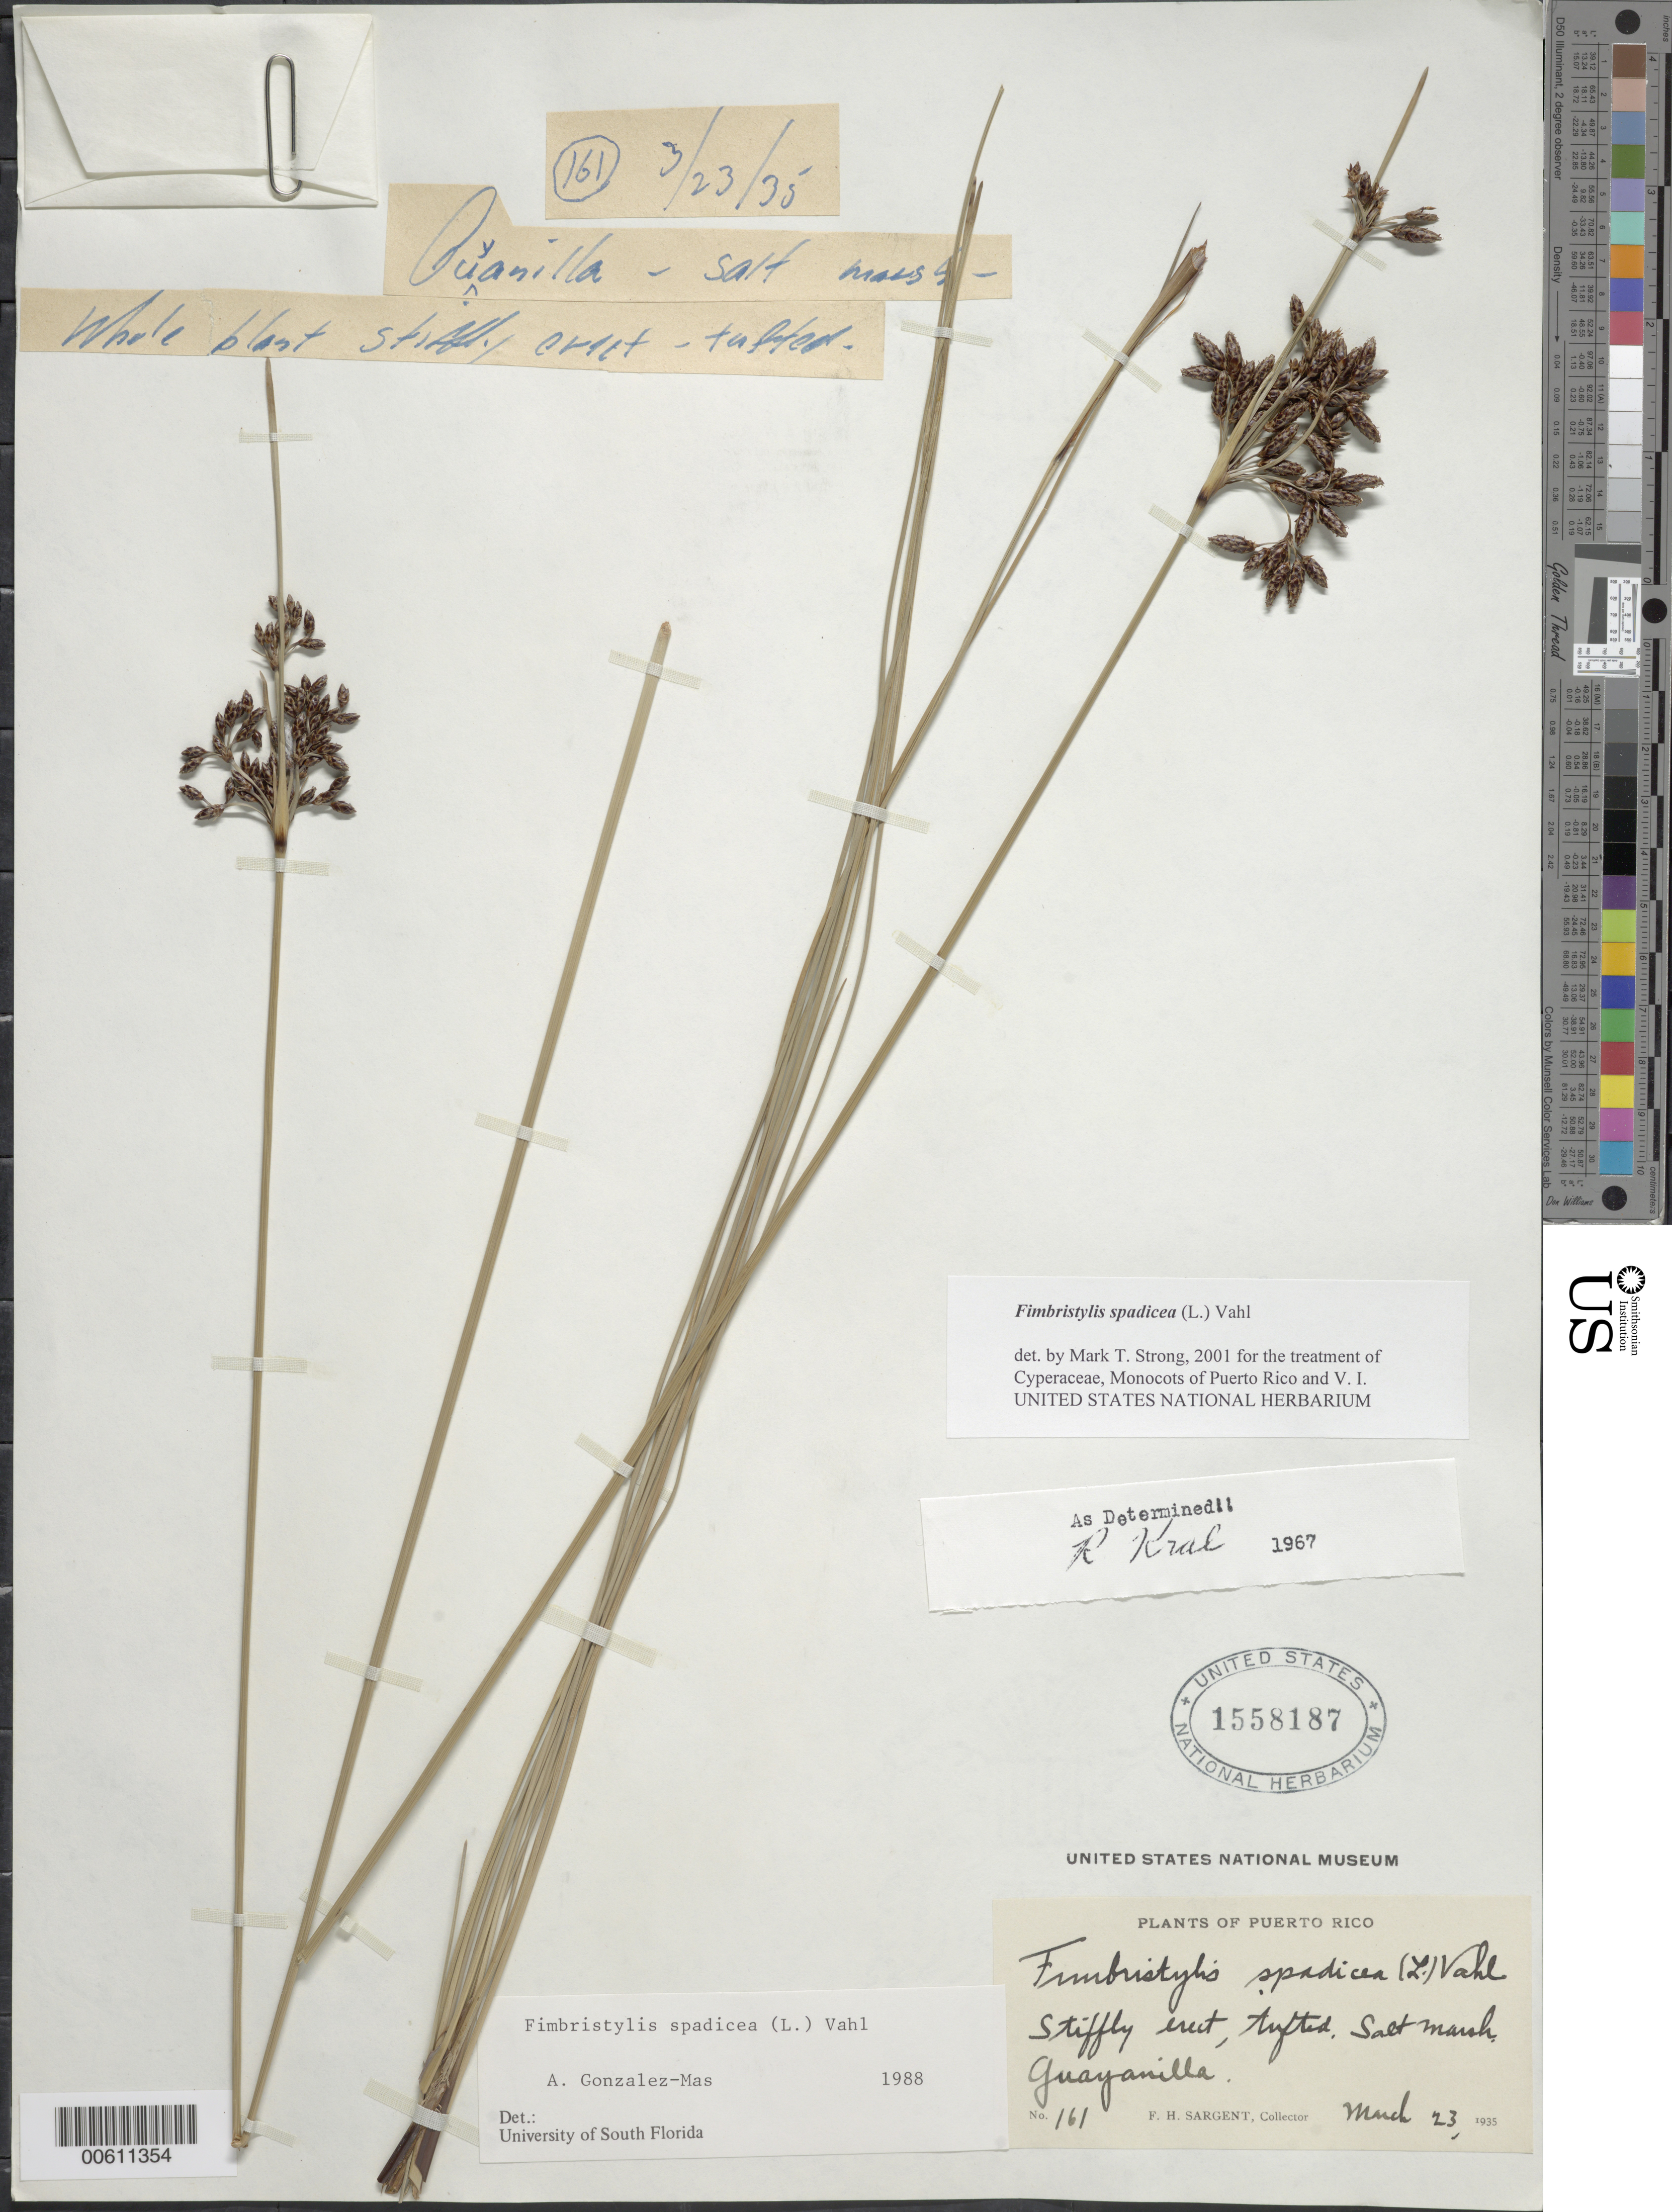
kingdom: Plantae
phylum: Tracheophyta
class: Liliopsida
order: Poales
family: Cyperaceae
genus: Fimbristylis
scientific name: Fimbristylis spadicea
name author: (L.) Vahl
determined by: Strong, M. T., (US), Smithsonian Institution - National Museum of Natural History (UNITED STATES)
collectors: F. H. Sargent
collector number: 161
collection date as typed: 23 Mar 1935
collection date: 1935-03-23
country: Puerto Rico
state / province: Guayanilla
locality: Guayanilla.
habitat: Salt marsh.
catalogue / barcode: US 1558187